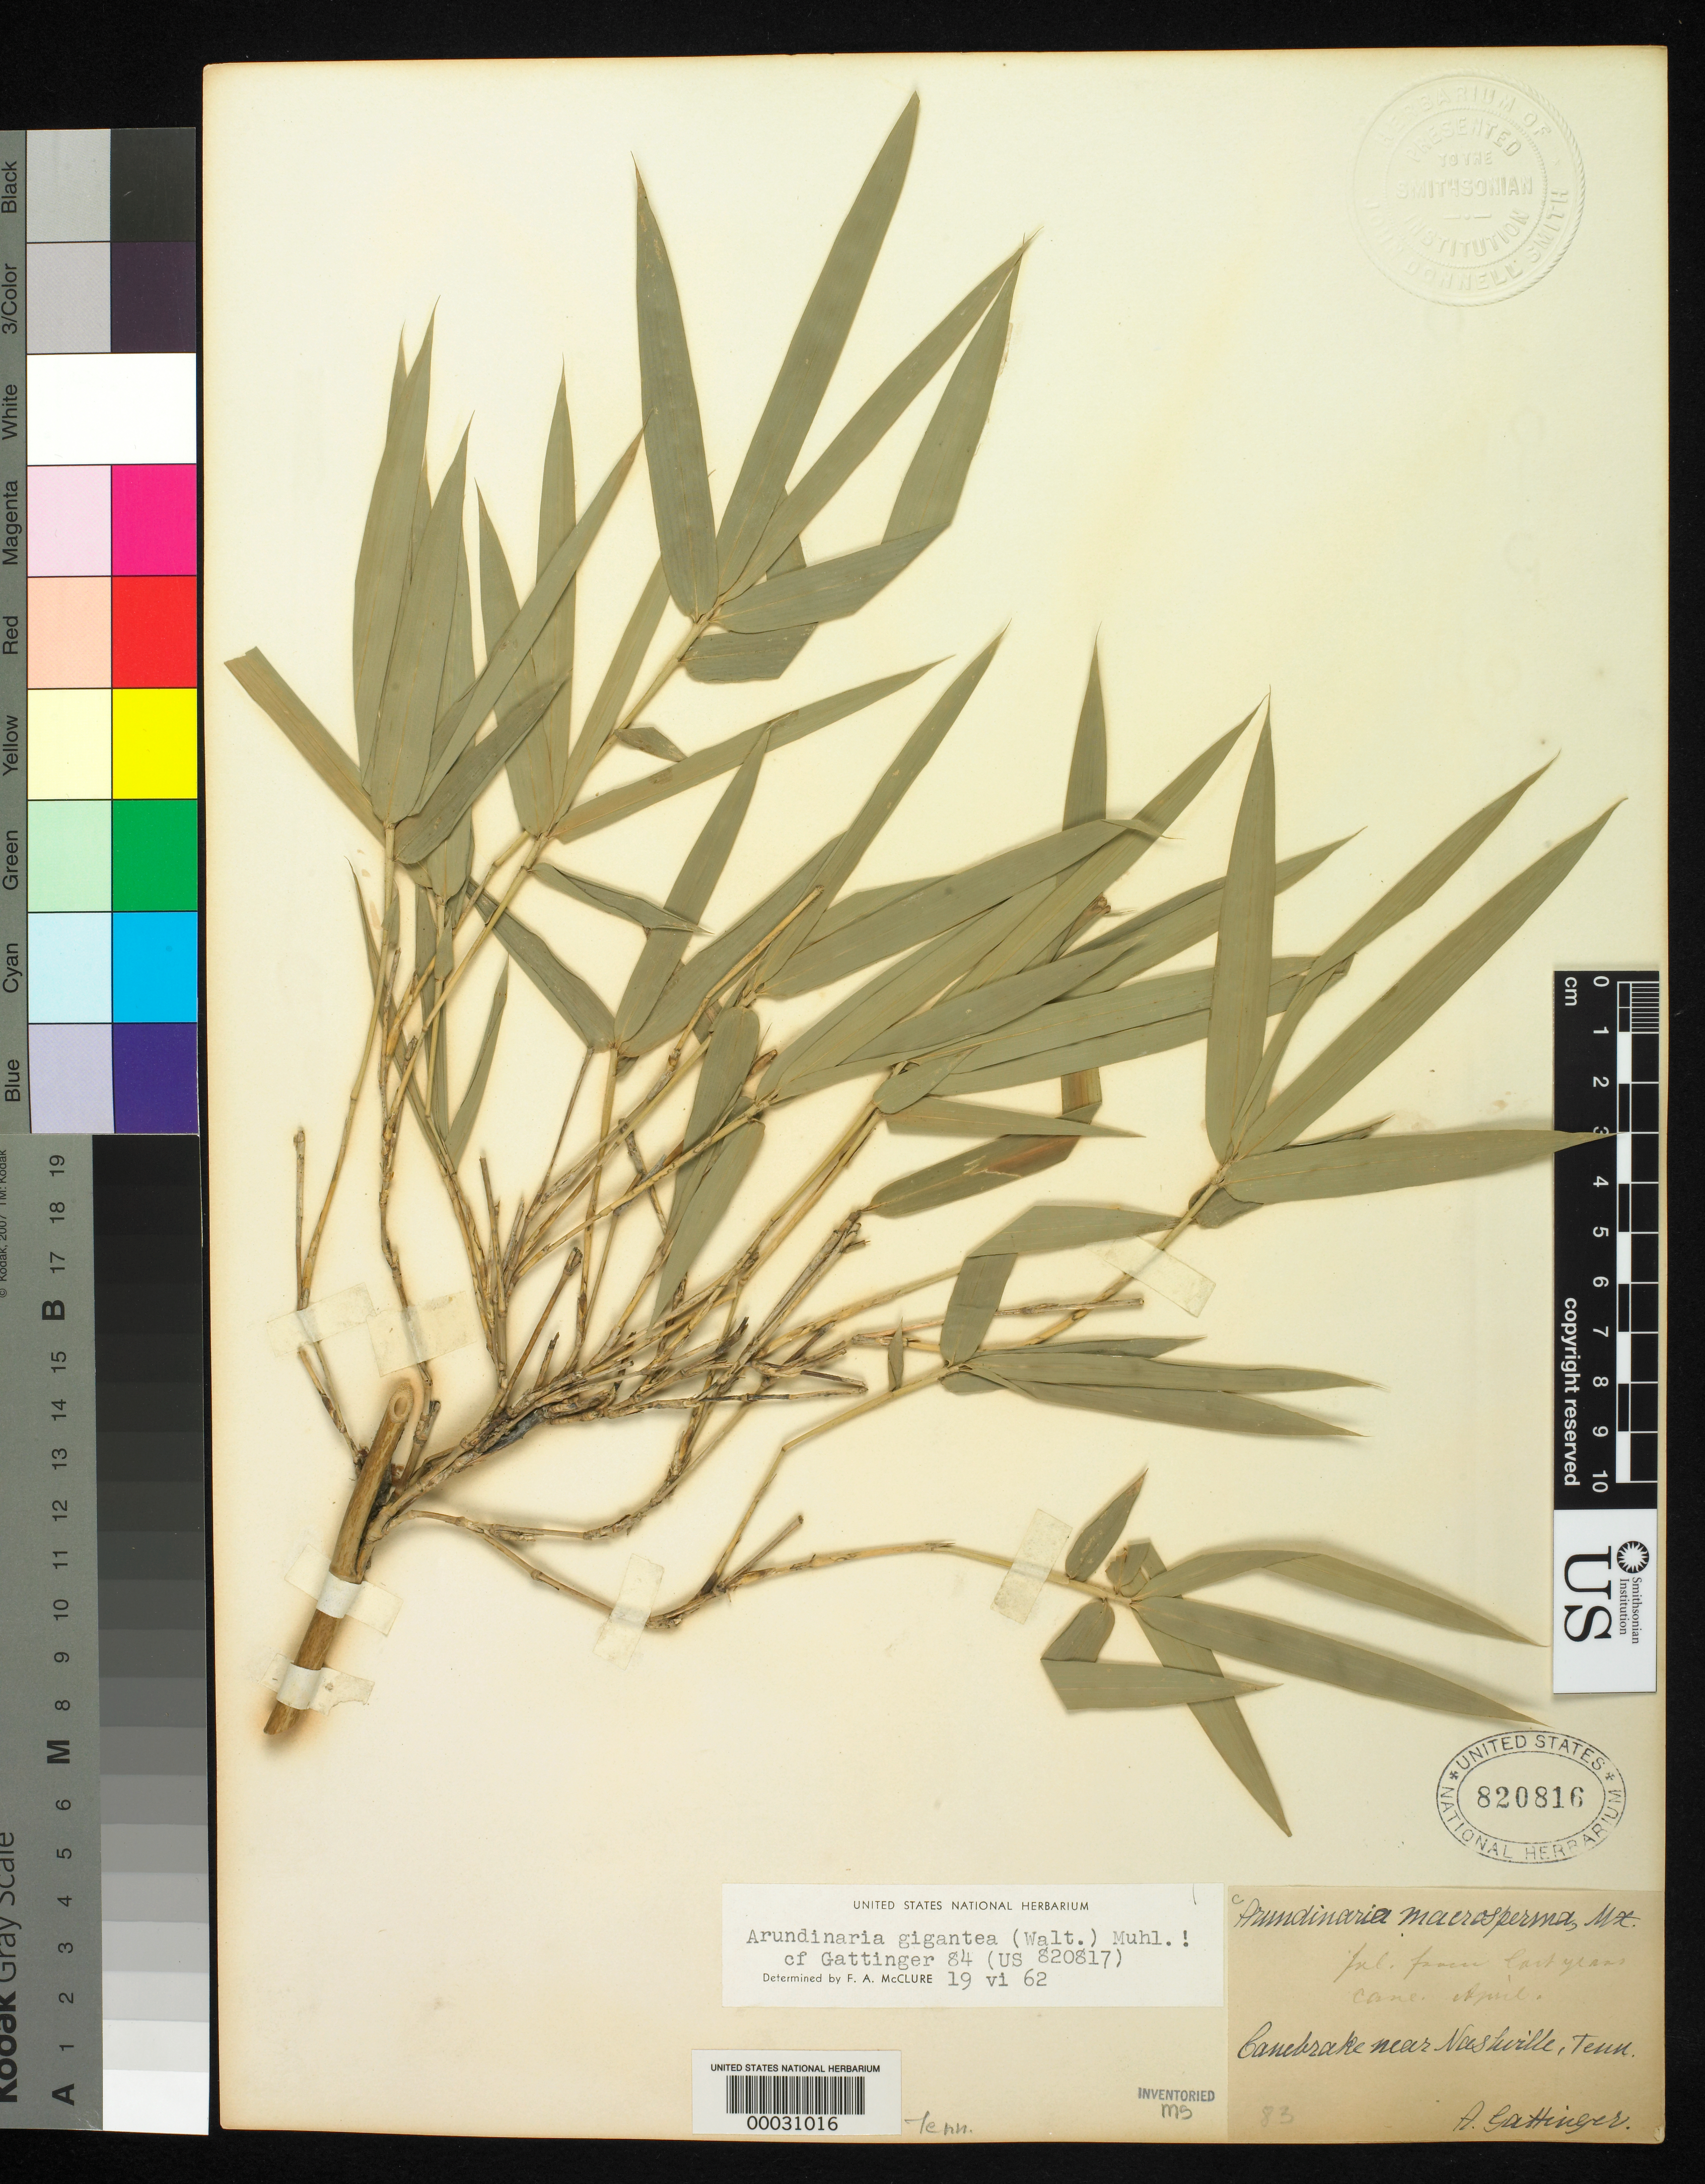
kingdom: Plantae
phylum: Tracheophyta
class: Liliopsida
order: Poales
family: Poaceae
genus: Arundinaria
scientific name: Arundinaria gigantea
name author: (Walter) Muhl.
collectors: A. Gattinger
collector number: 83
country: United States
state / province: Tennessee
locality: Canebrake, nashville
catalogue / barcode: US 820816